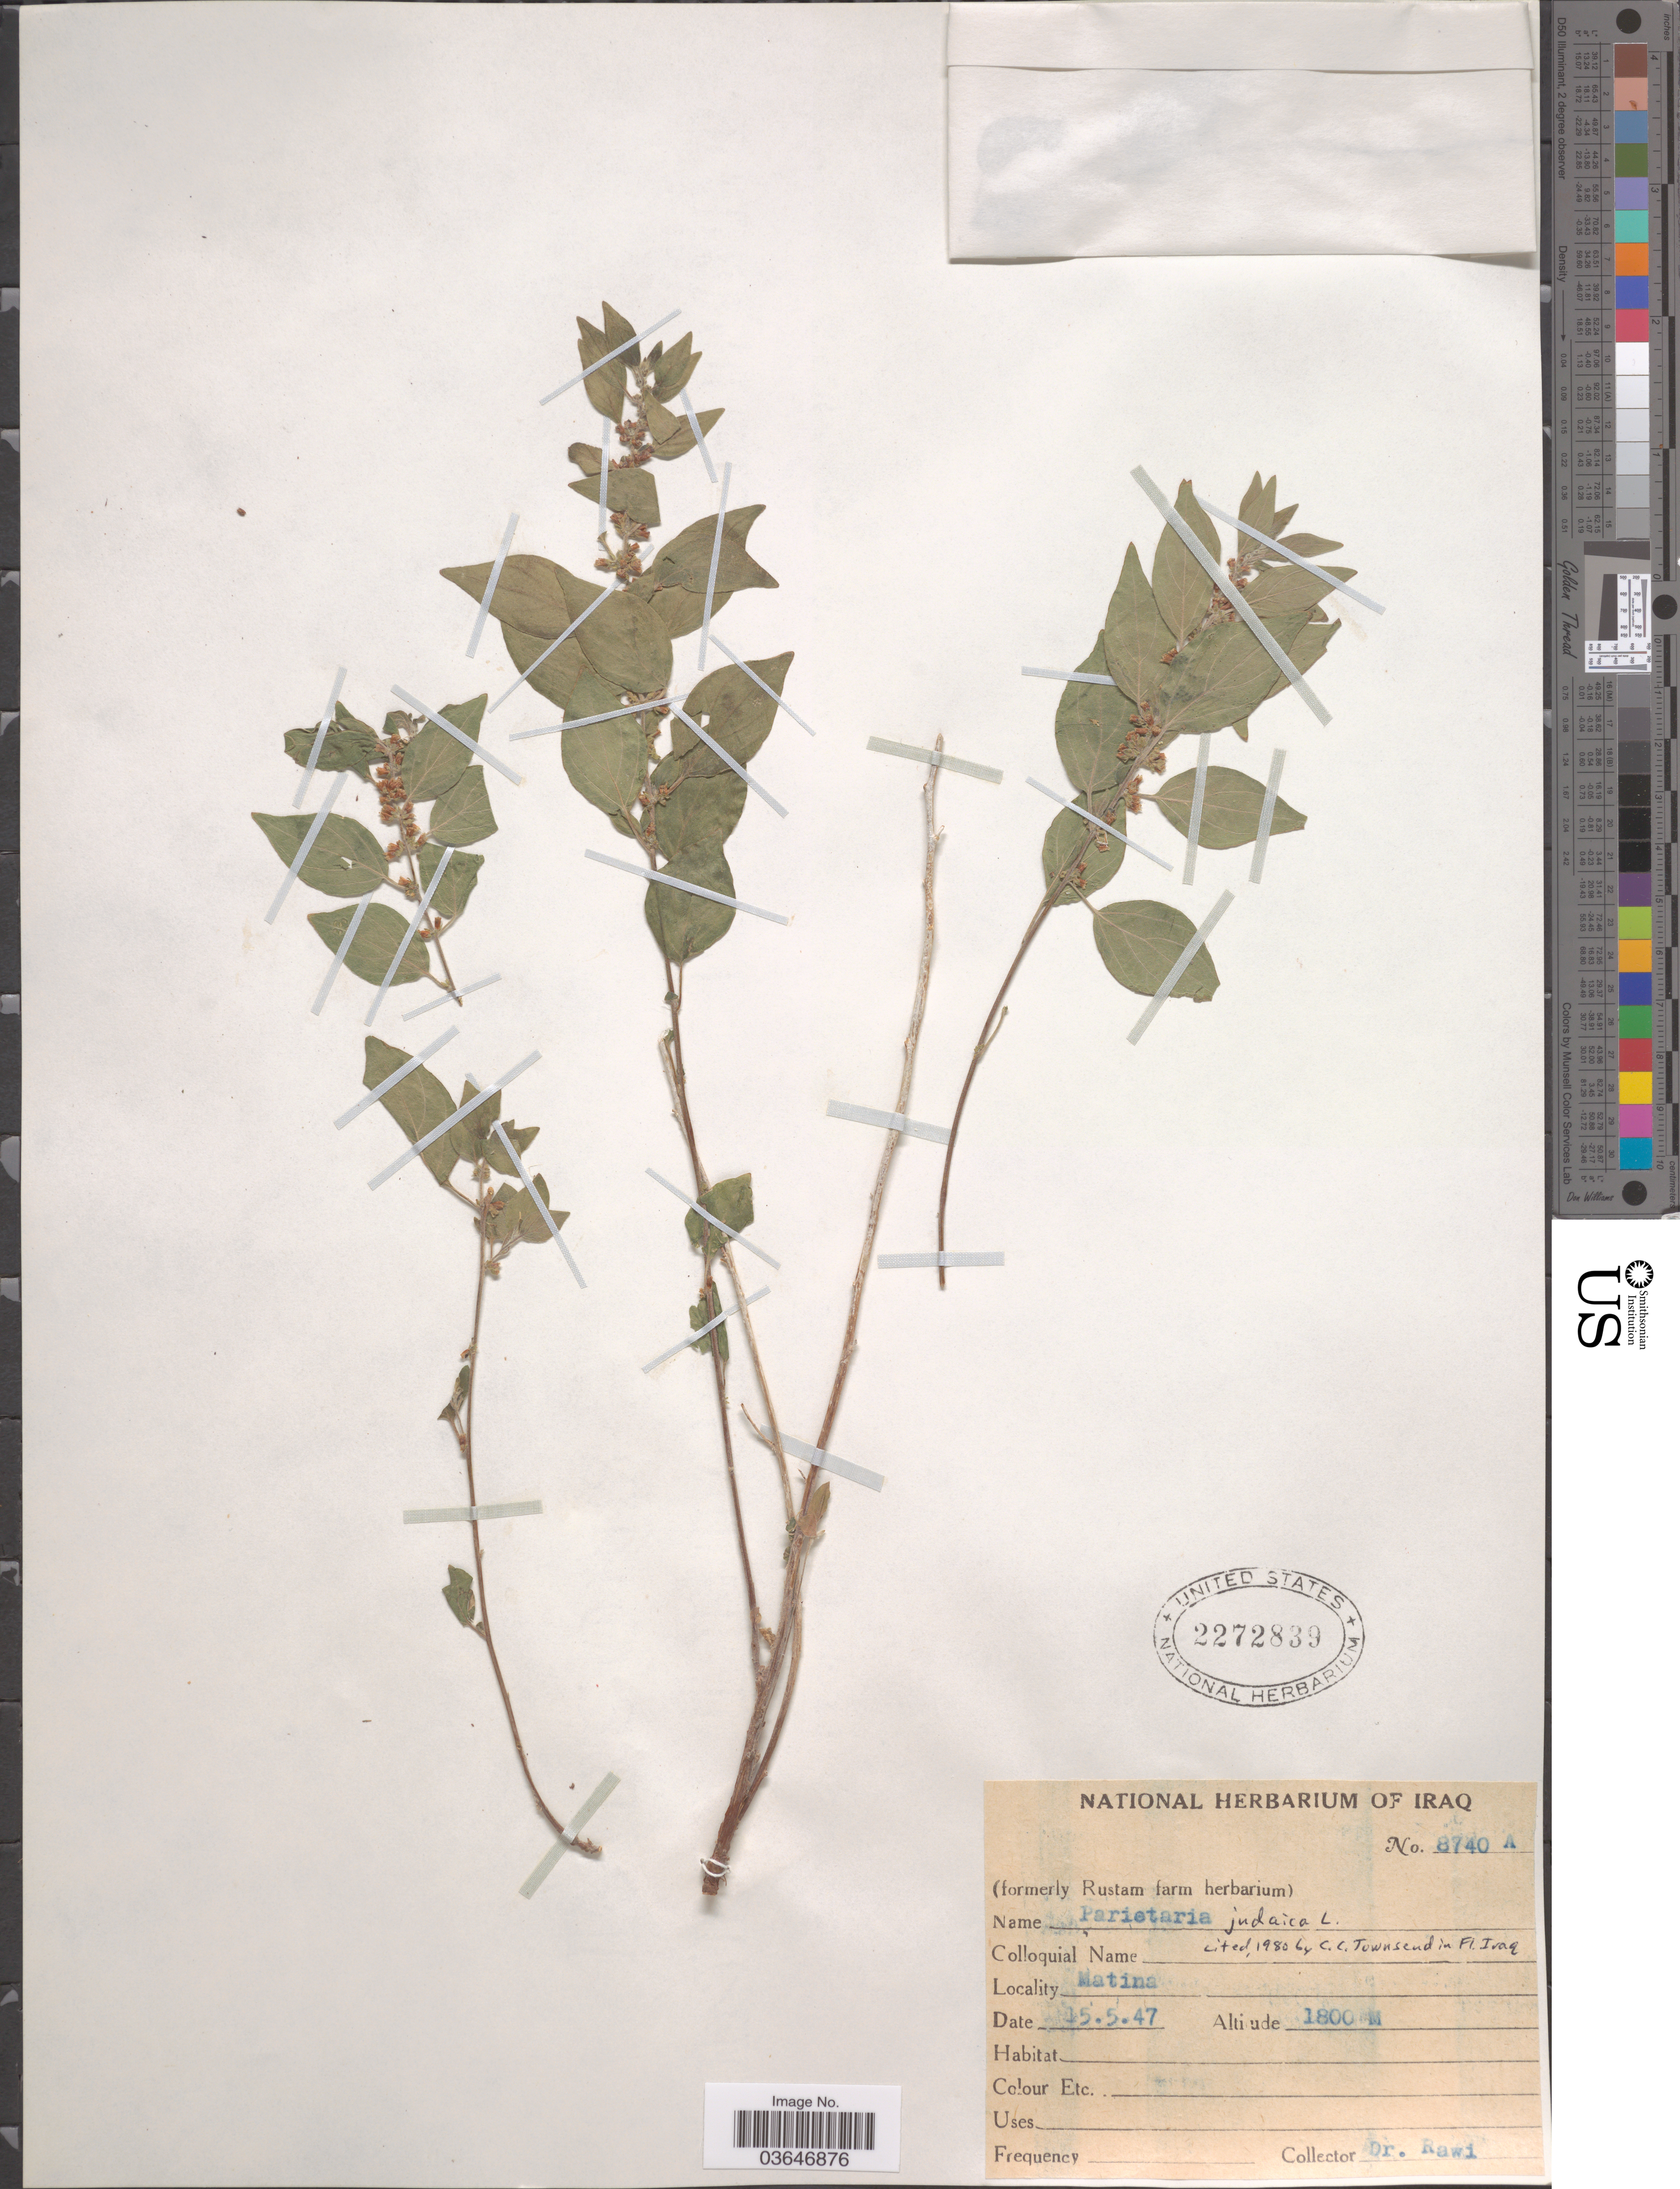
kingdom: Plantae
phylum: Tracheophyta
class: Magnoliopsida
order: Rosales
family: Urticaceae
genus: Parietaria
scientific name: Parietaria judaica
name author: L.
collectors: -. Rawi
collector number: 8740A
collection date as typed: Transcribed d/m/y: 15/5/47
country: Iraq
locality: Matina.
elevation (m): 1800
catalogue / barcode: US 2272839